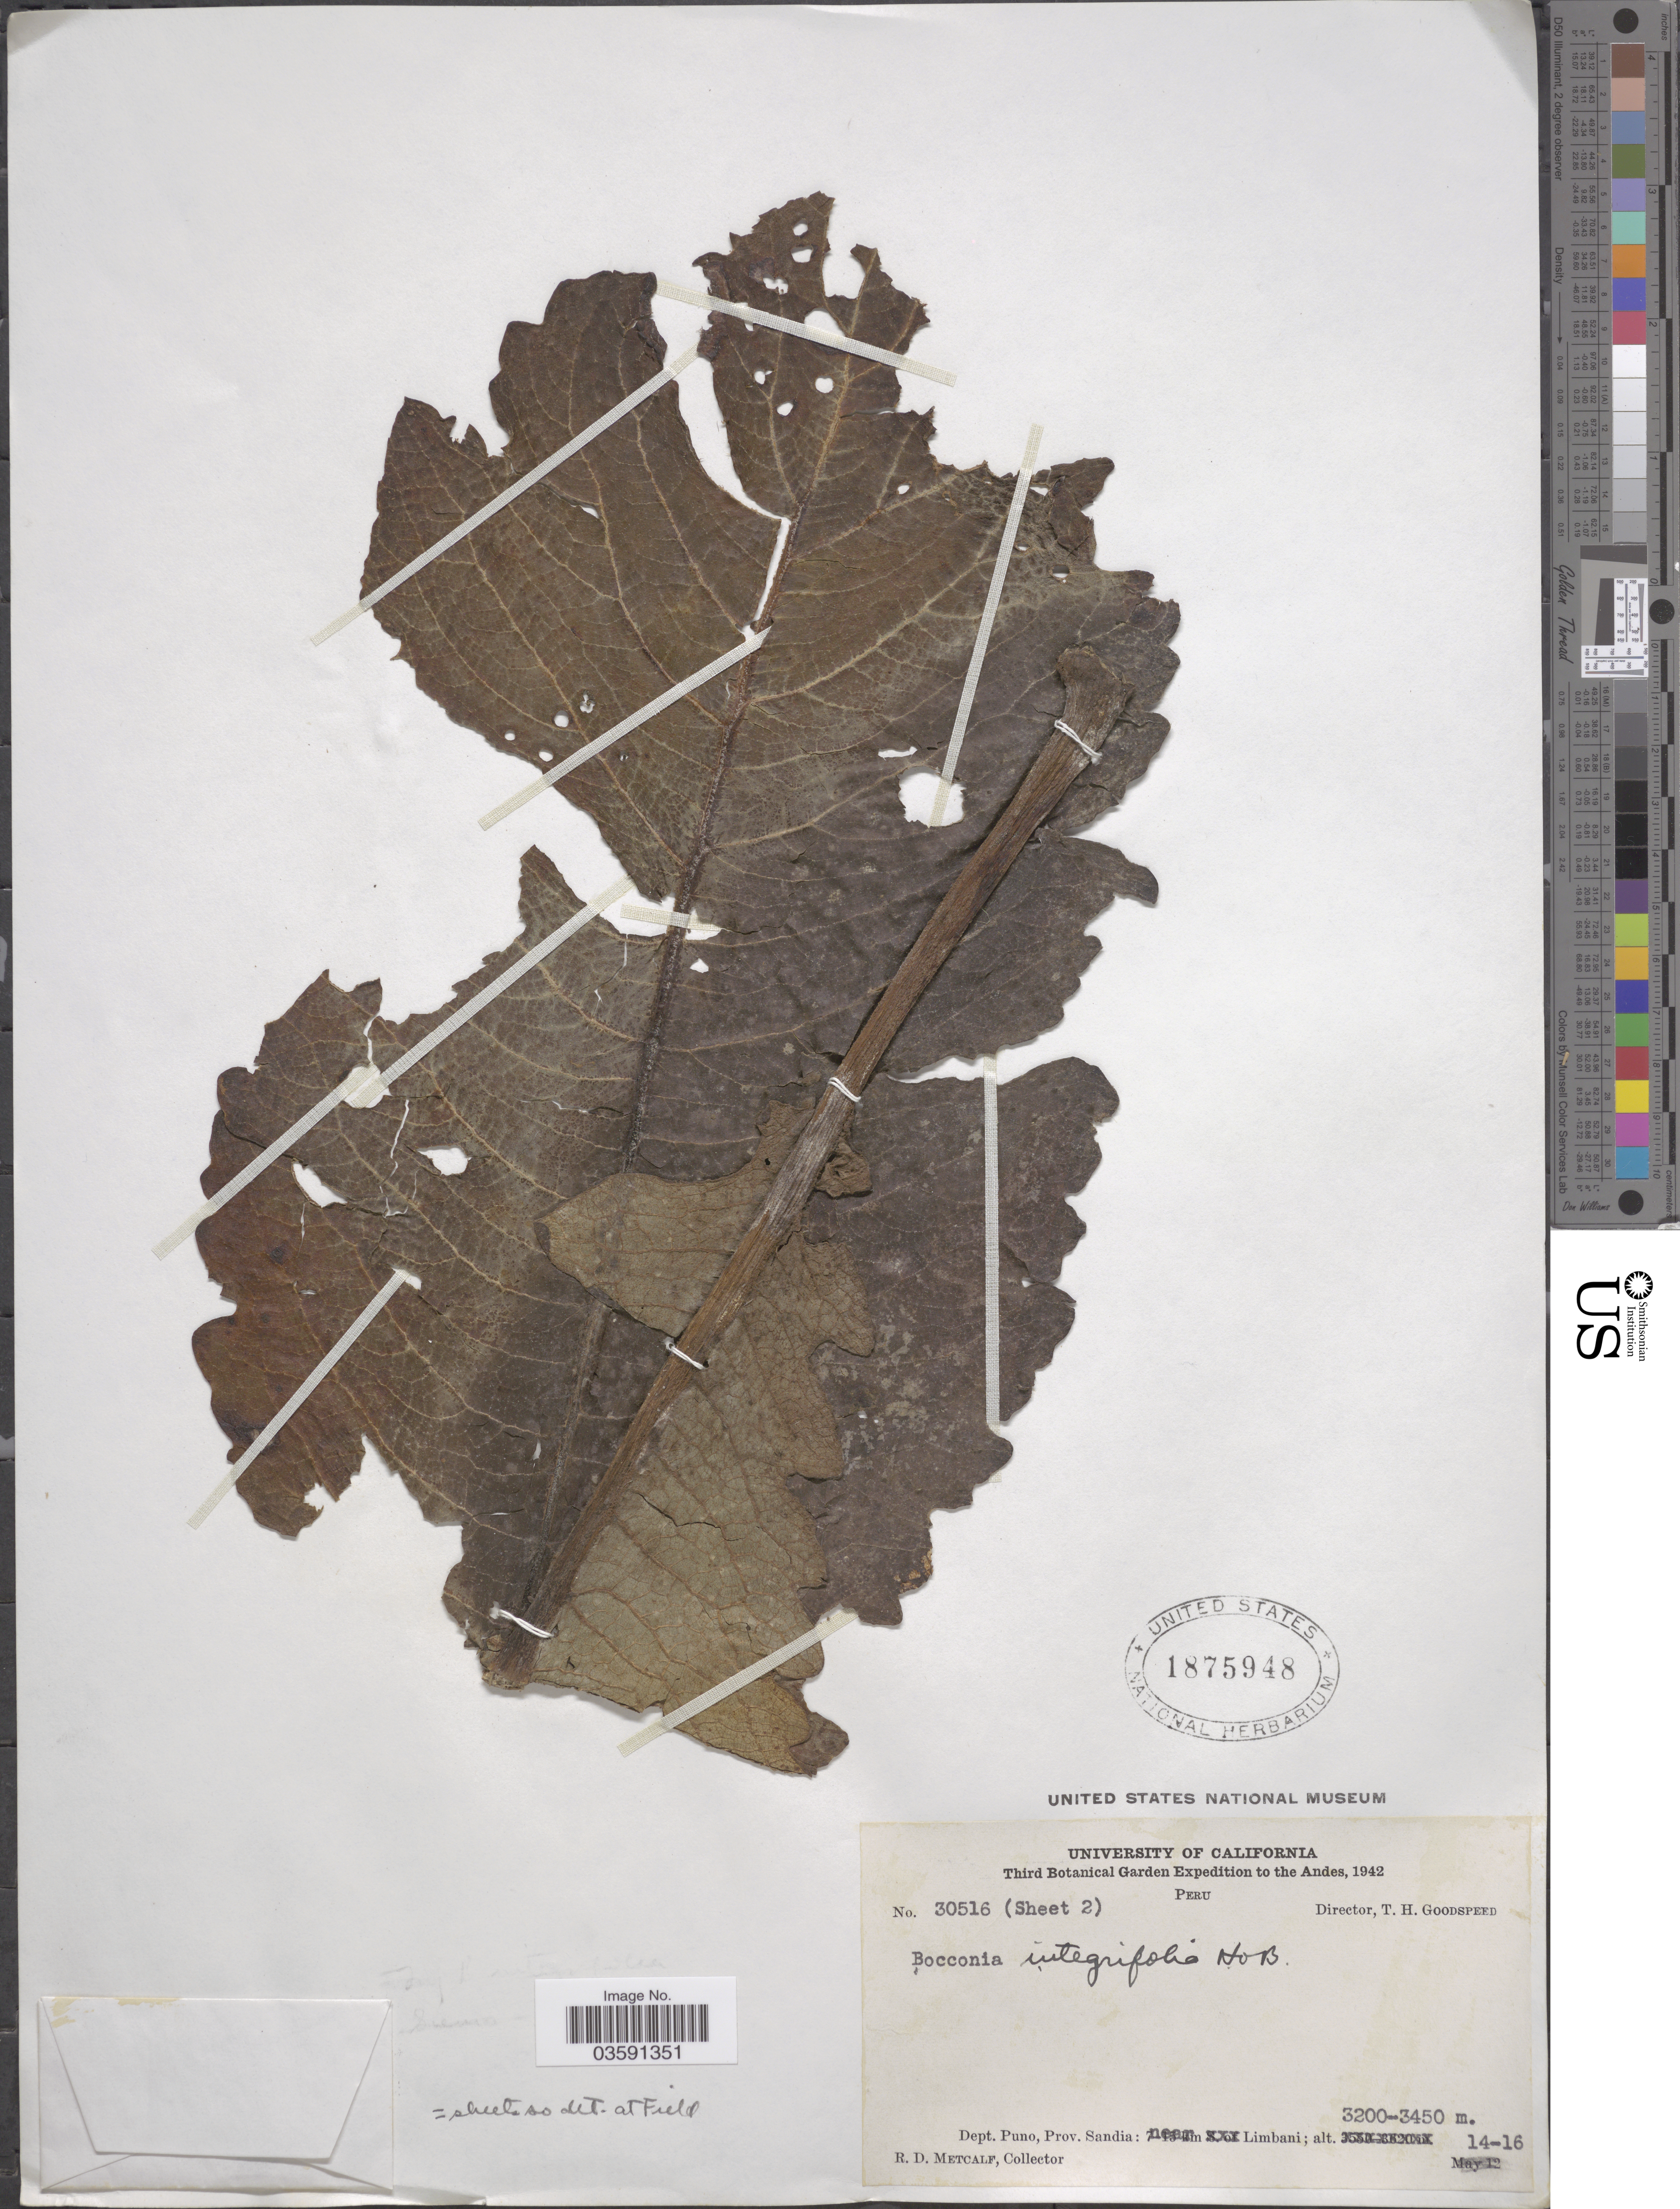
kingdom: Plantae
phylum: Tracheophyta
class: Magnoliopsida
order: Ranunculales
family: Papaveraceae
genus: Bocconia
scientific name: Bocconia integrifolia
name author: Bonpl.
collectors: R. D. Metcalf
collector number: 30516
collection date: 1942-05-14/1942-05-16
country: Peru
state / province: Puno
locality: Andes. Dept. Puno, Prov. Sandia: near Limbani.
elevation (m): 3200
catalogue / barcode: US 1875948